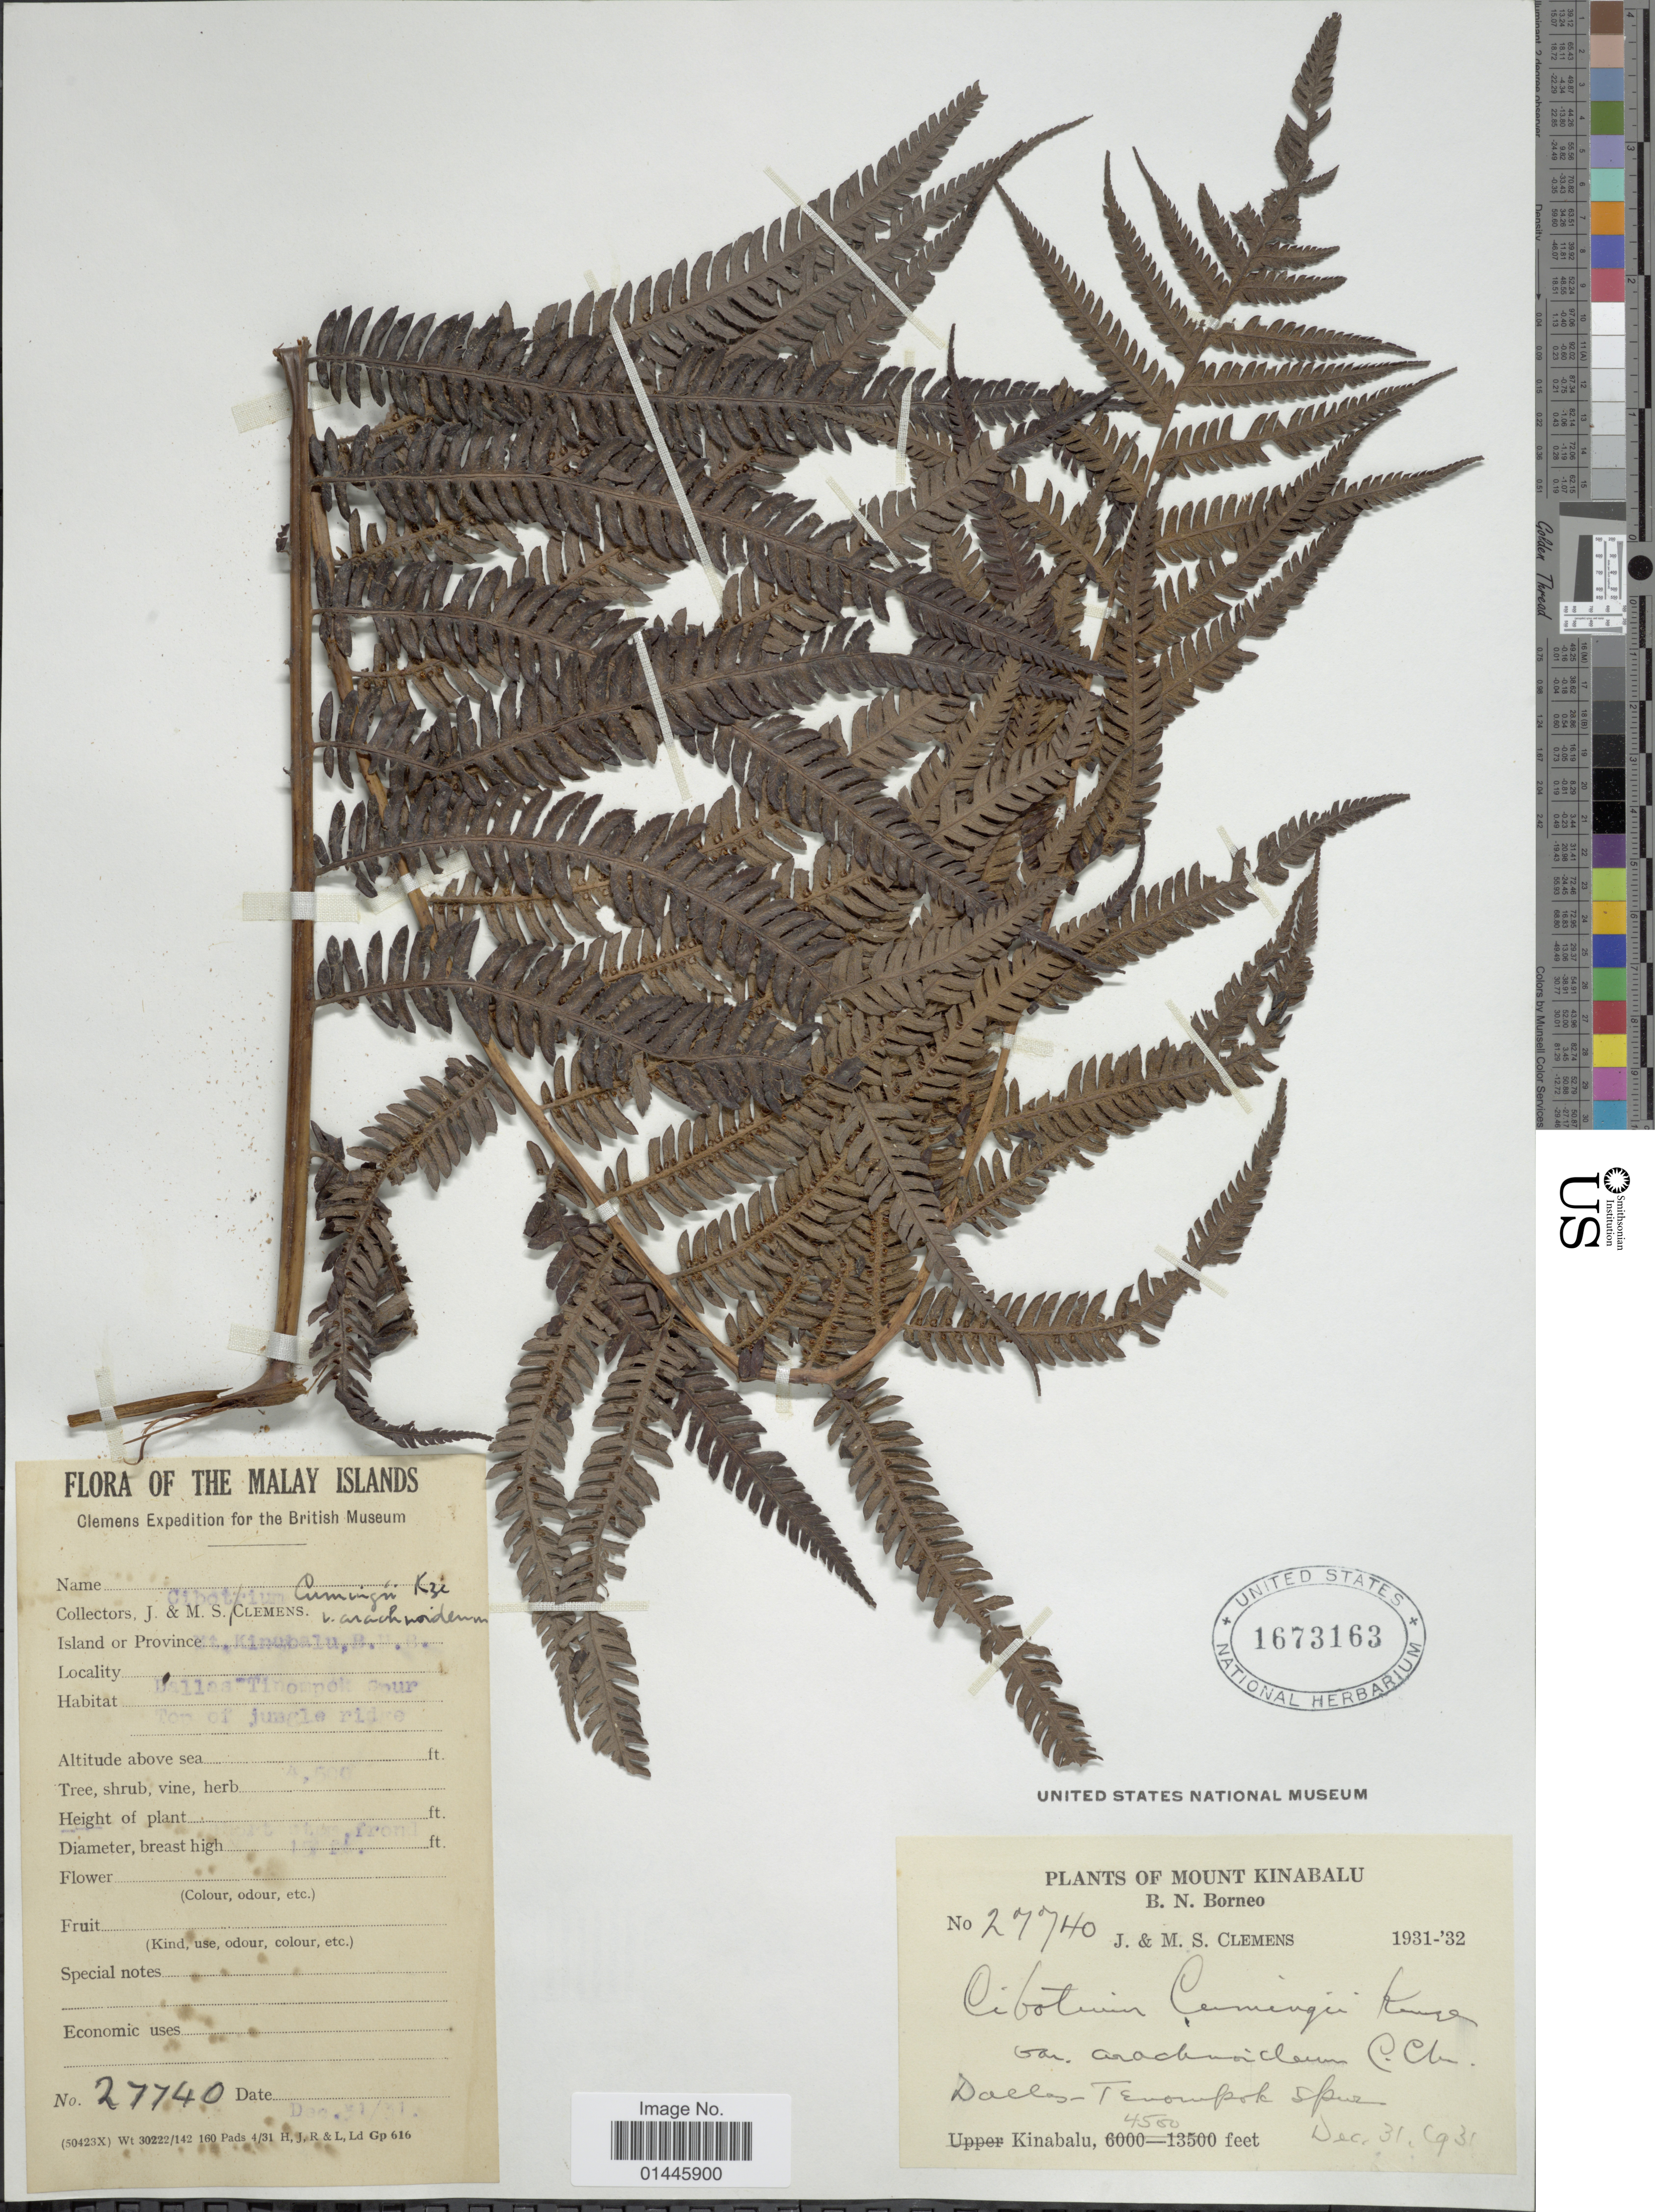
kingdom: Plantae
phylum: Tracheophyta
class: Polypodiopsida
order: Cyatheales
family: Cibotiaceae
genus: Cibotium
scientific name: Cibotium arachnoideum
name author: (C. Chr.) Holttum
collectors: J. Clemens & M. S. Clemens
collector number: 27740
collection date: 1931-12-31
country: Malaysia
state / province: Sabah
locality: Mount Kinabalu, B.N. Borneo, Upper Kinabalu, Dallas-Tinompok Spur, Top of jungle ridge.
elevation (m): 1387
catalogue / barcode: US 1673163